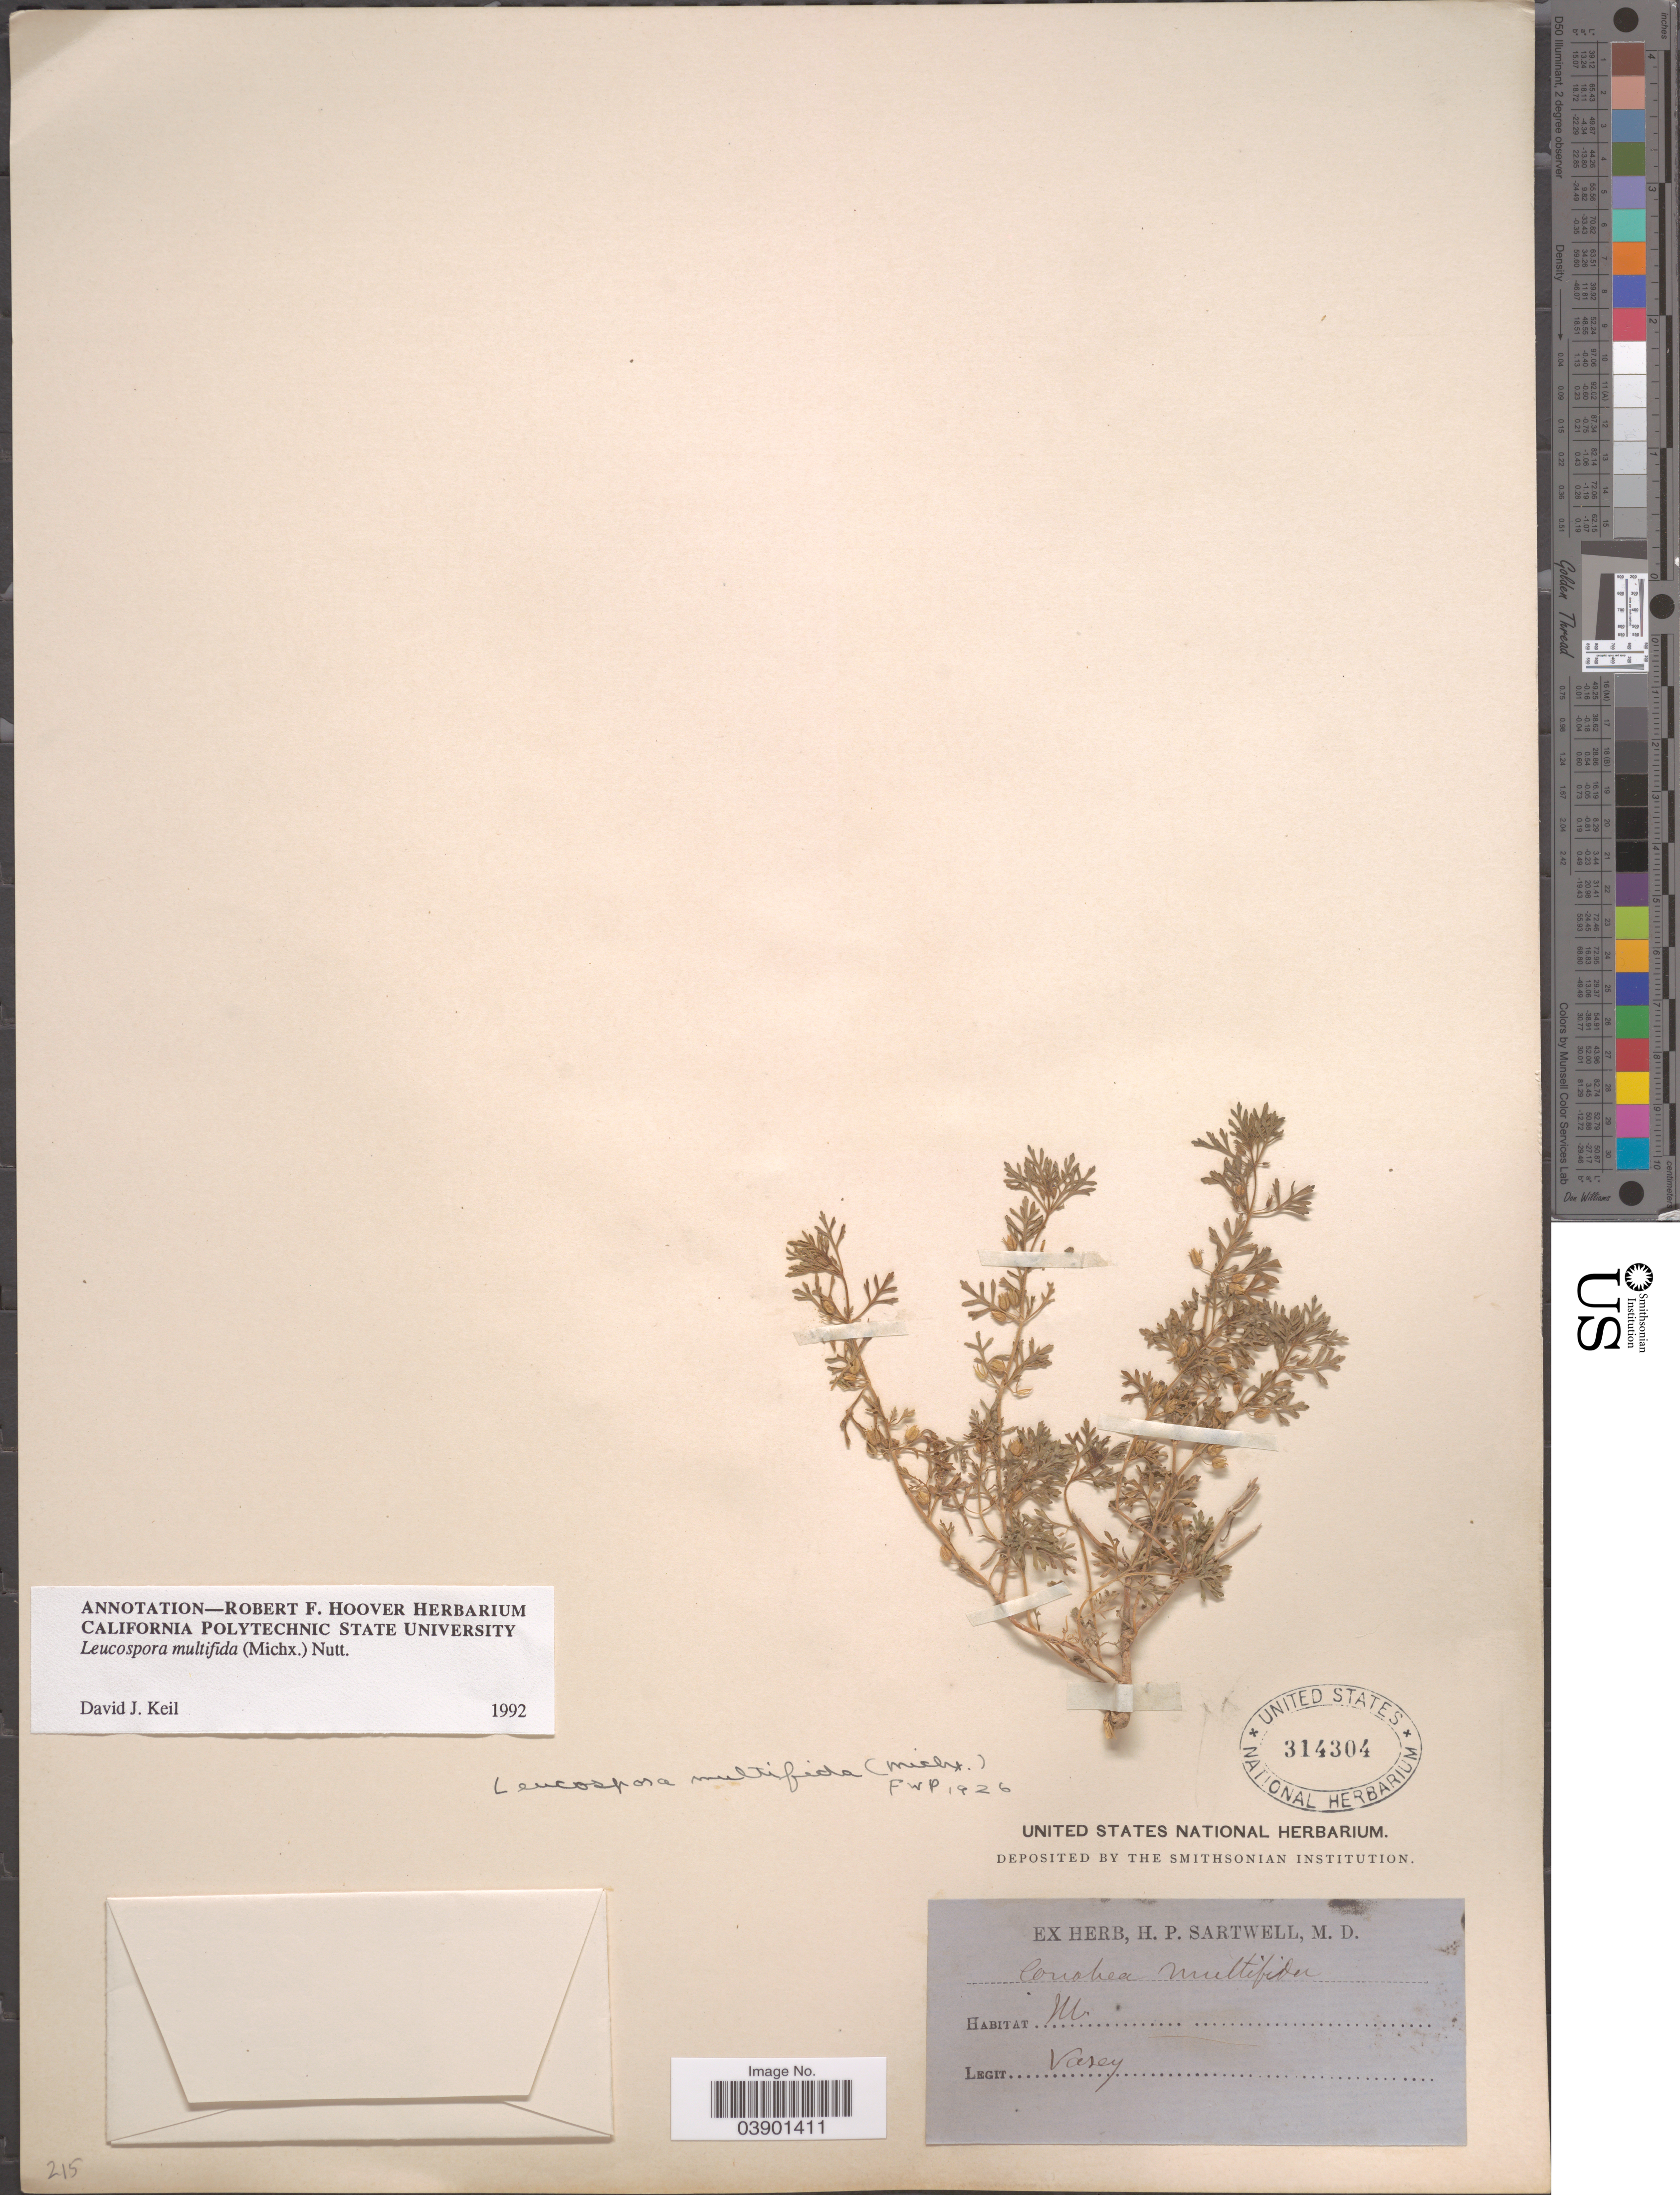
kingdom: Plantae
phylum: Tracheophyta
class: Magnoliopsida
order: Lamiales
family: Plantaginaceae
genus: Leucospora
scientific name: Leucospora multifida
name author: (Michx.) Nutt.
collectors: Vasey, --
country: United States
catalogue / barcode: US 314304